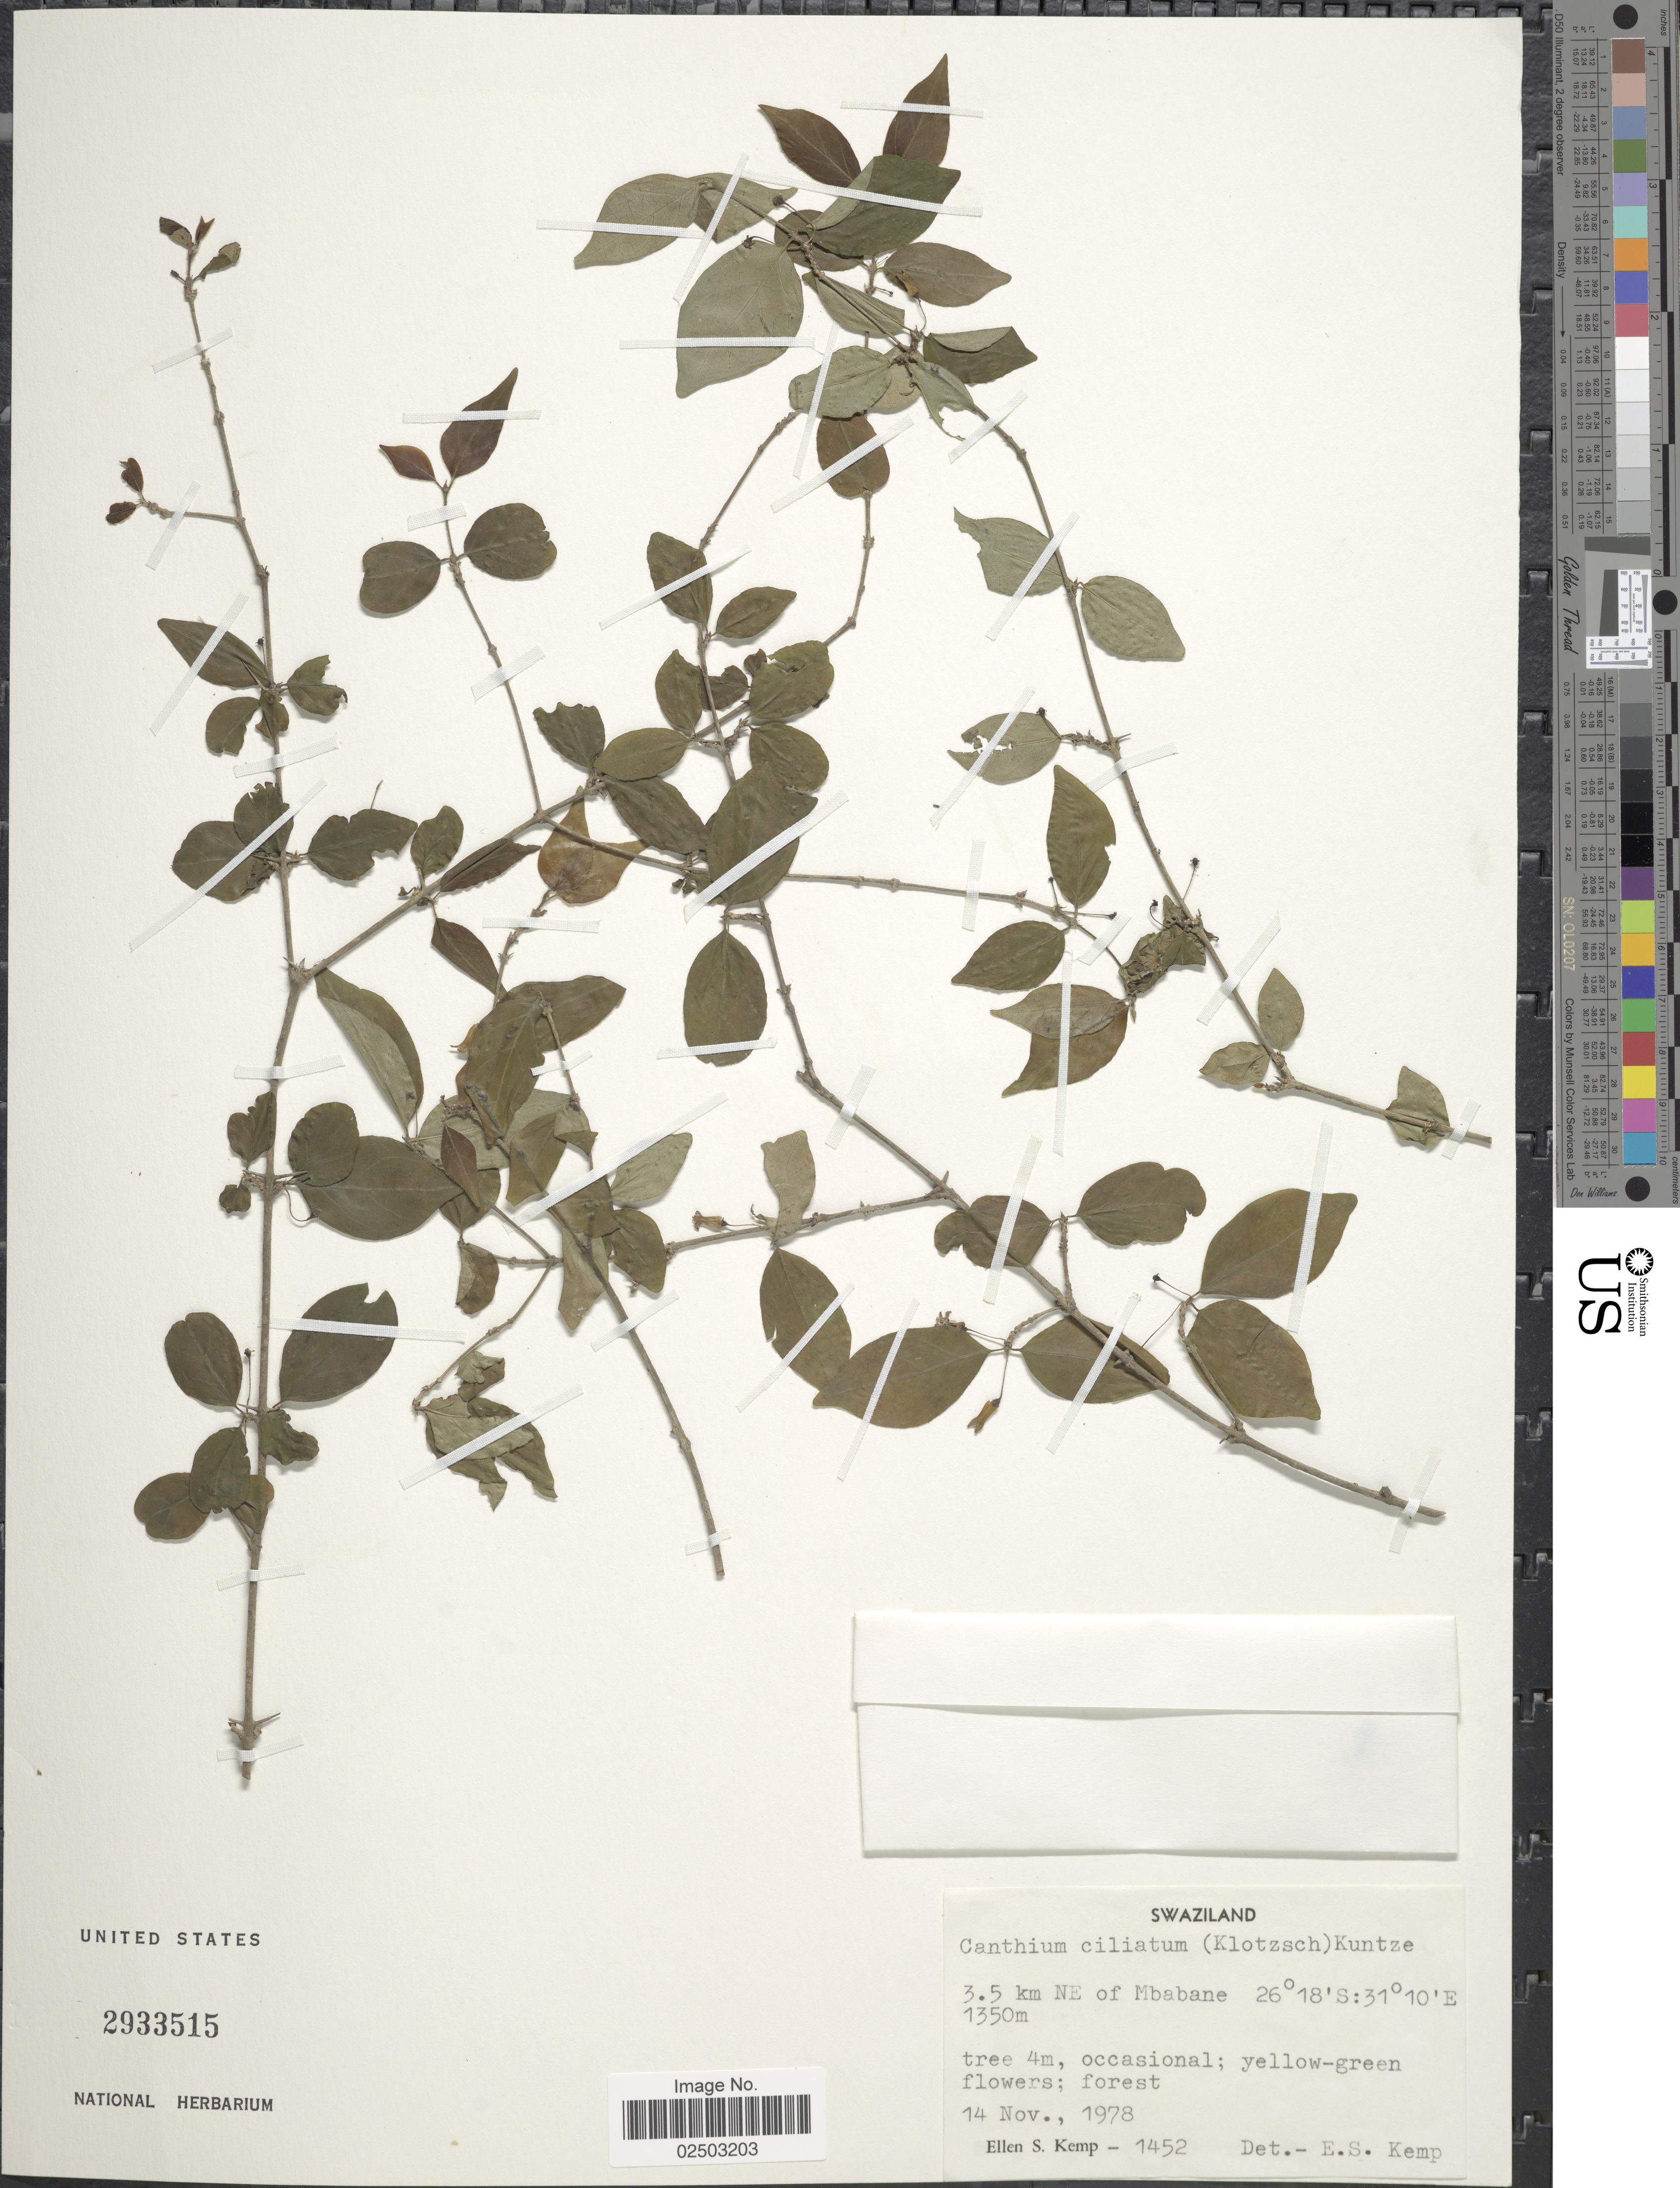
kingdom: Plantae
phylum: Tracheophyta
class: Magnoliopsida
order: Gentianales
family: Rubiaceae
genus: Canthium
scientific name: Canthium ciliatum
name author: (D. Dietr.) Kuntze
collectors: E. S. Kemp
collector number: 1452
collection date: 1978-11-14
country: Eswatini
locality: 3.5 km NE of Mbabane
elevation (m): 1350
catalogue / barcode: US 2933515